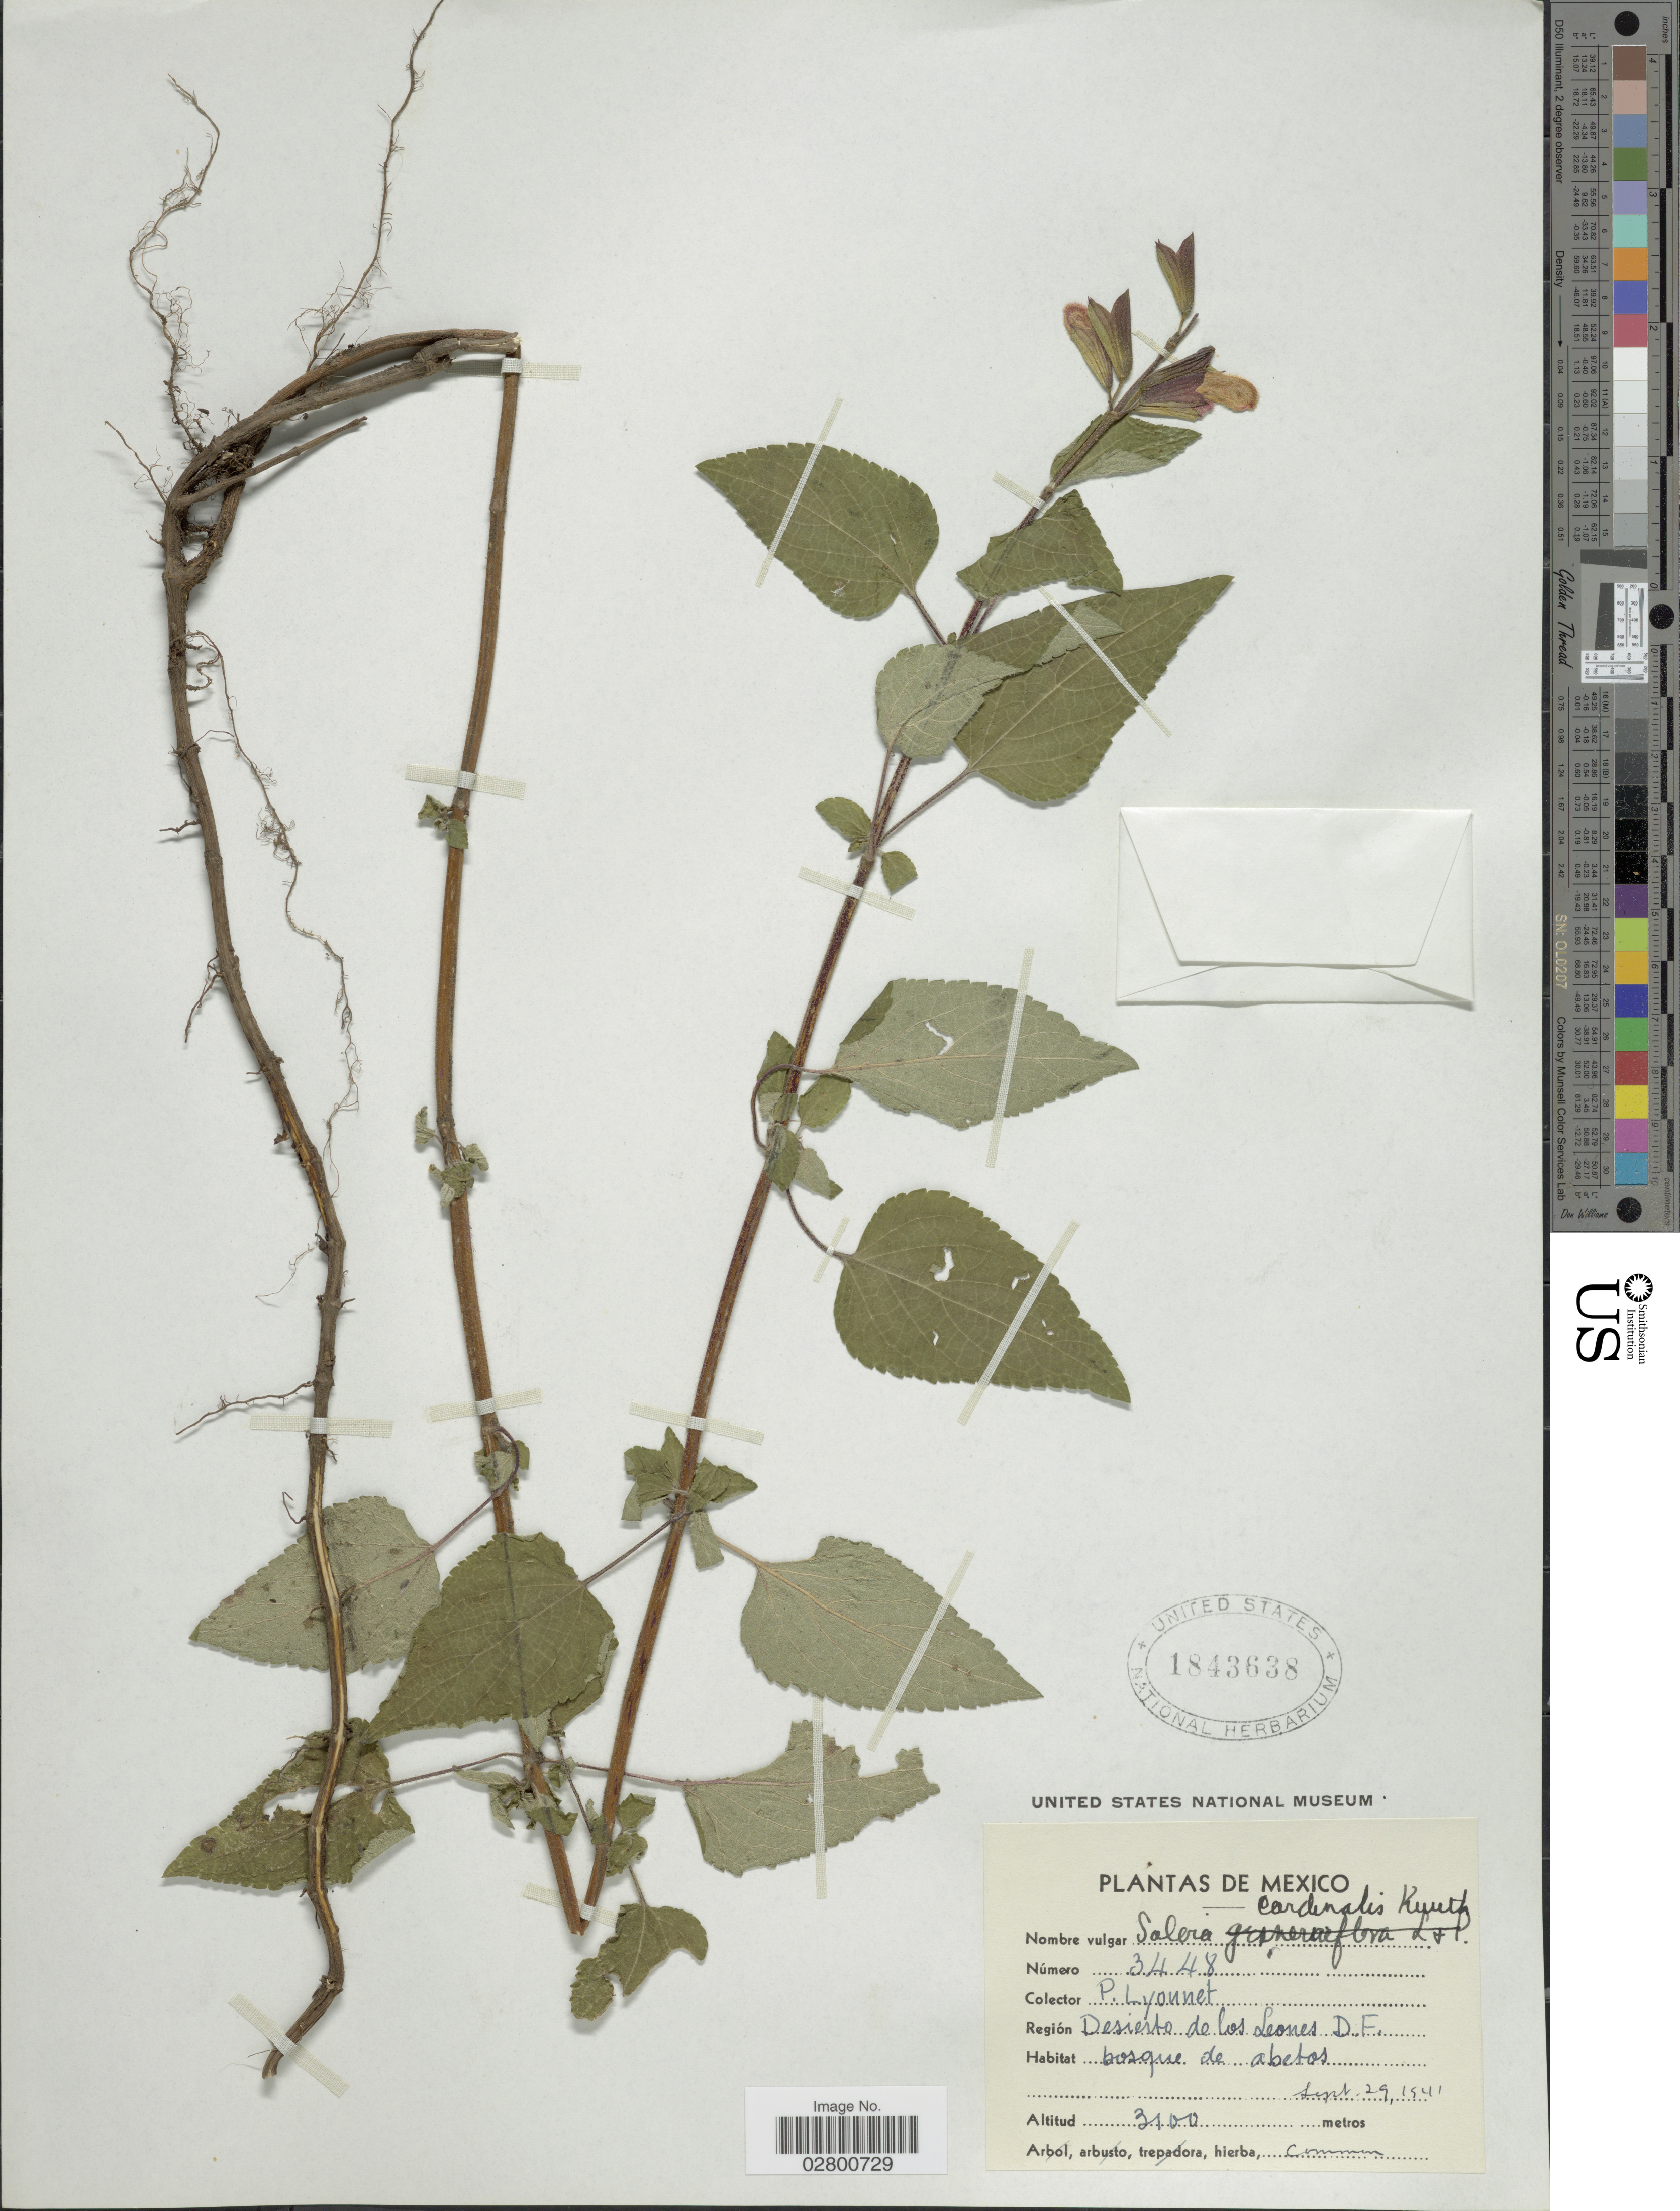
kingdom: Plantae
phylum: Tracheophyta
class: Magnoliopsida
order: Lamiales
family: Lamiaceae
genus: Salvia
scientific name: Salvia cardinalis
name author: Kunth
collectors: P. Lyonnet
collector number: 3448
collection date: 1941-09-29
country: Mexico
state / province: Distrito Federal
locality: Desierto de los Leones, D.F.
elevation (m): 3100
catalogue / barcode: US 1843638